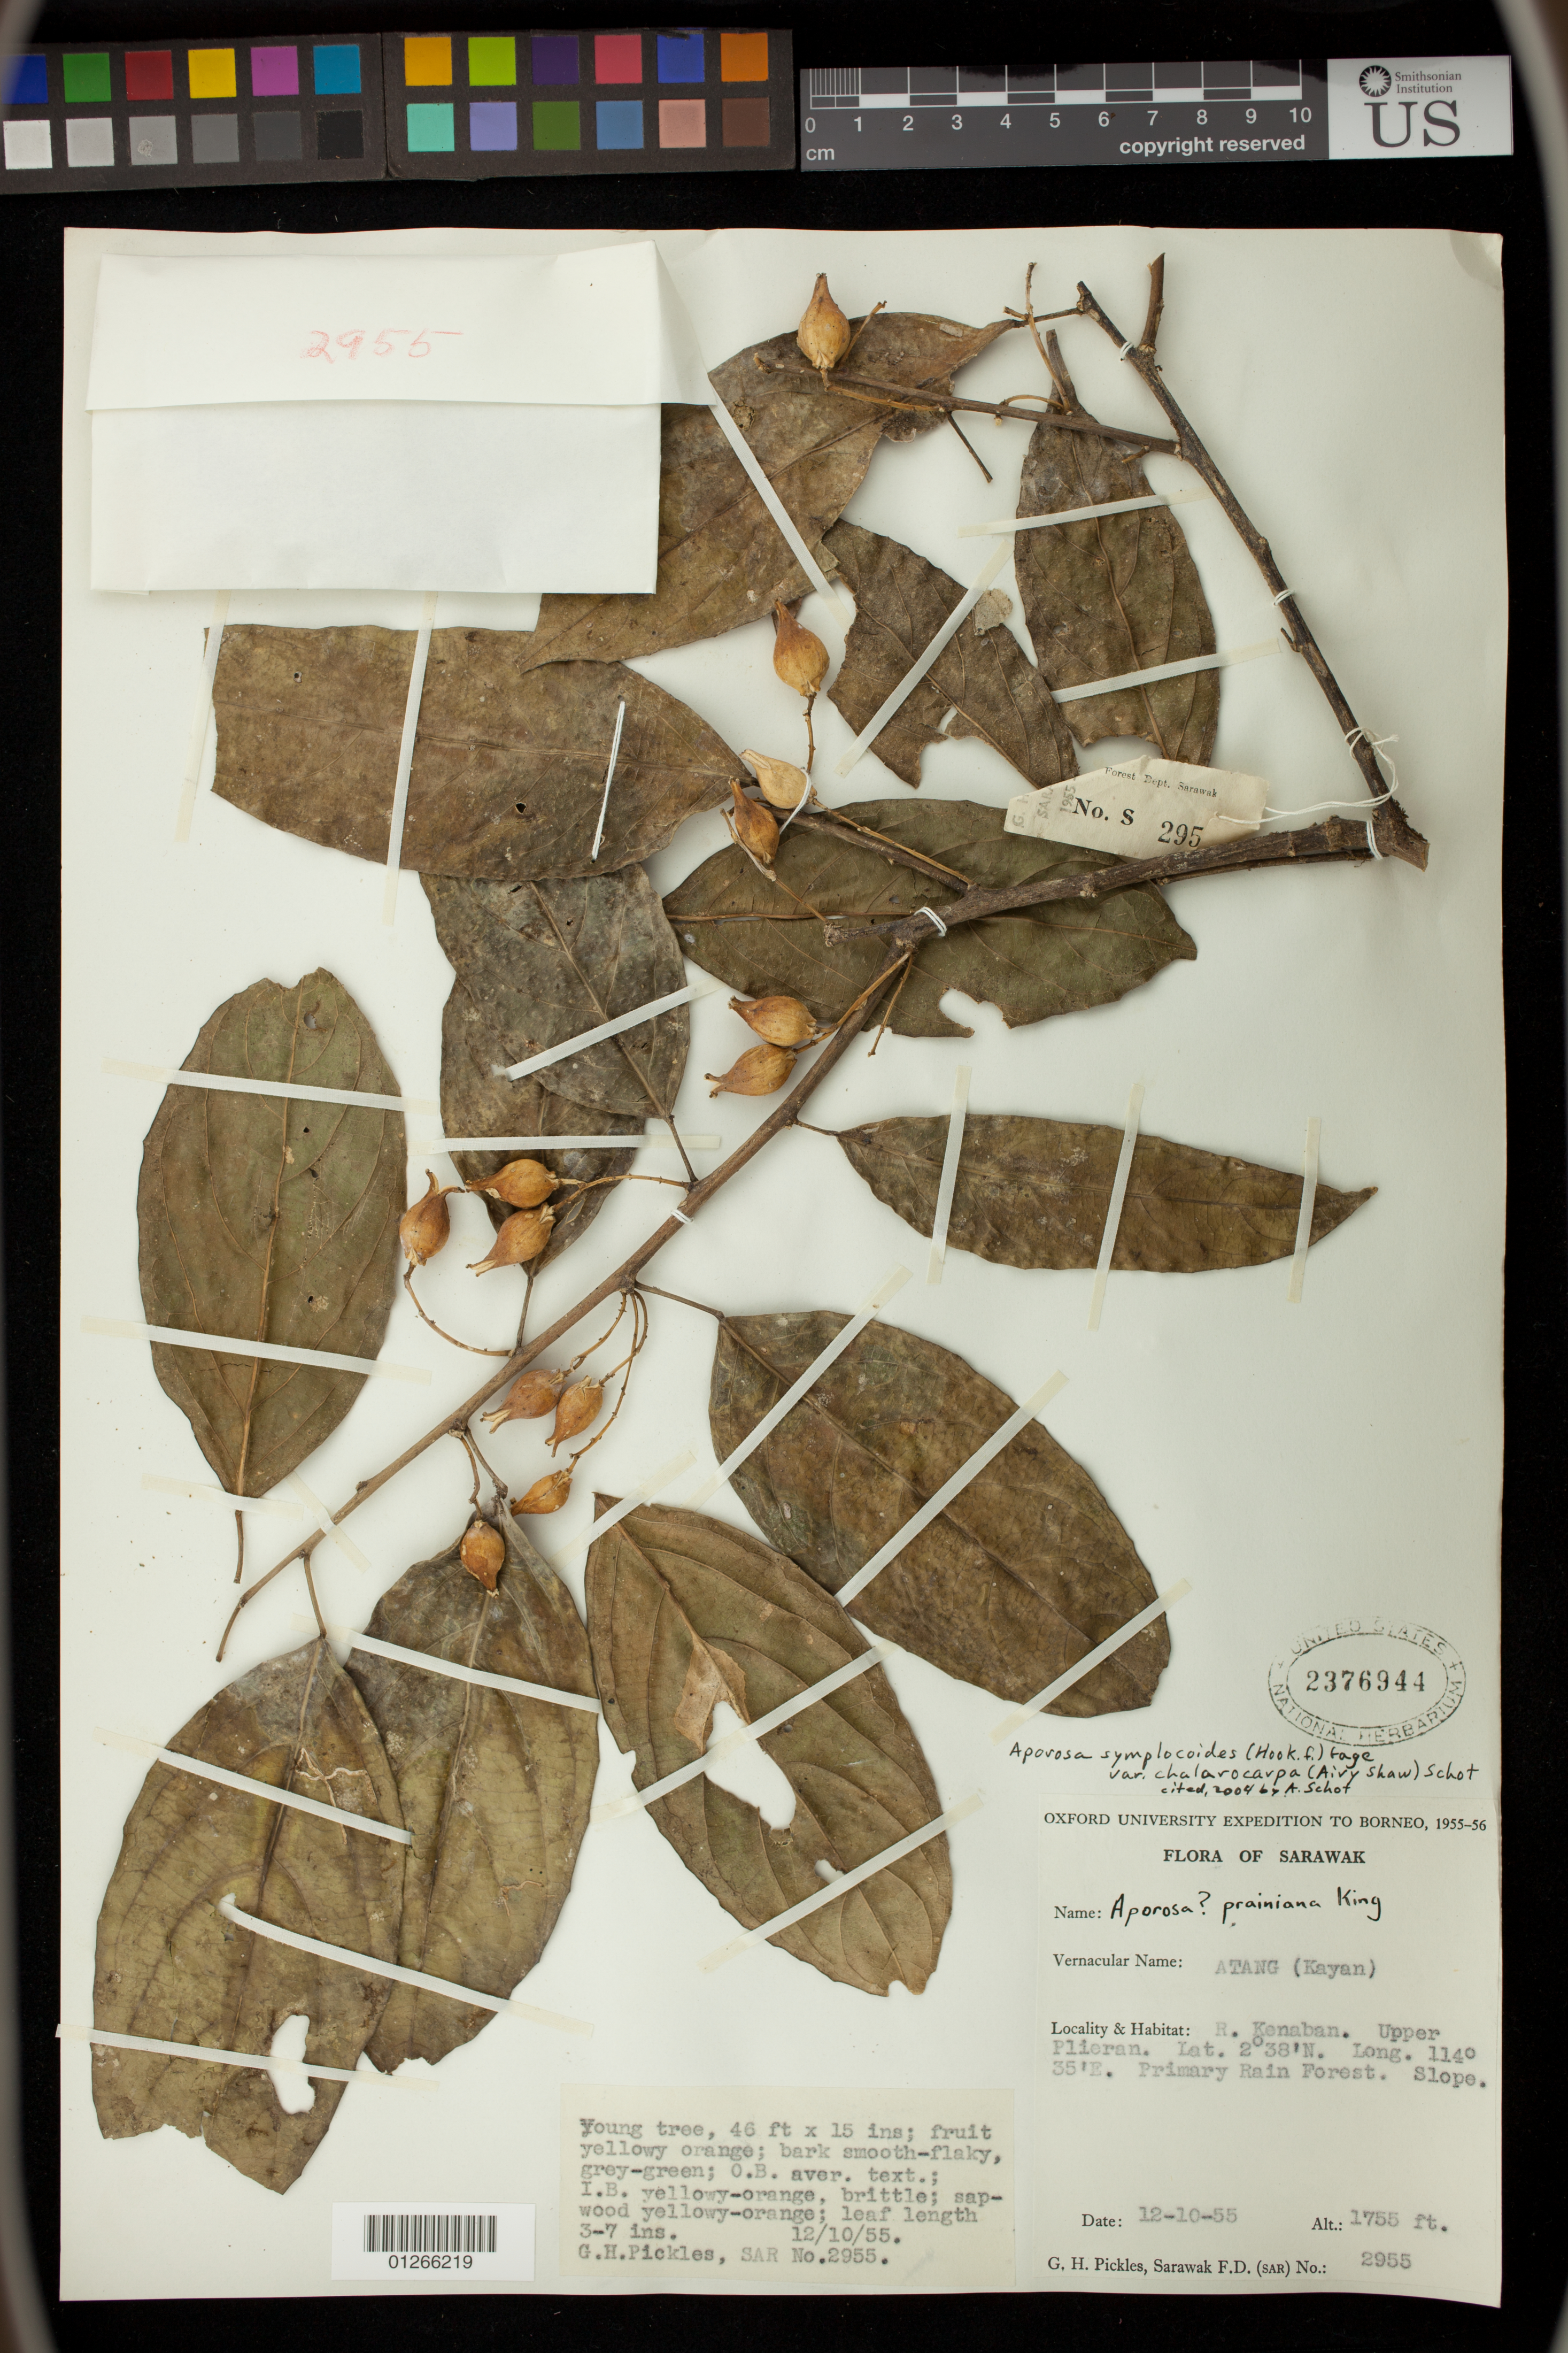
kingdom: Plantae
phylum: Tracheophyta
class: Magnoliopsida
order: Malpighiales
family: Phyllanthaceae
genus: Aporosa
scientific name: Aporosa symplocoides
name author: (Hook. f.) Gage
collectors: G. Pickles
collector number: SAR 2955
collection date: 1955-10-12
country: Maldive Islands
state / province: Sarawak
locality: R. Kenaban, Upper Plieran.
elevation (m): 535